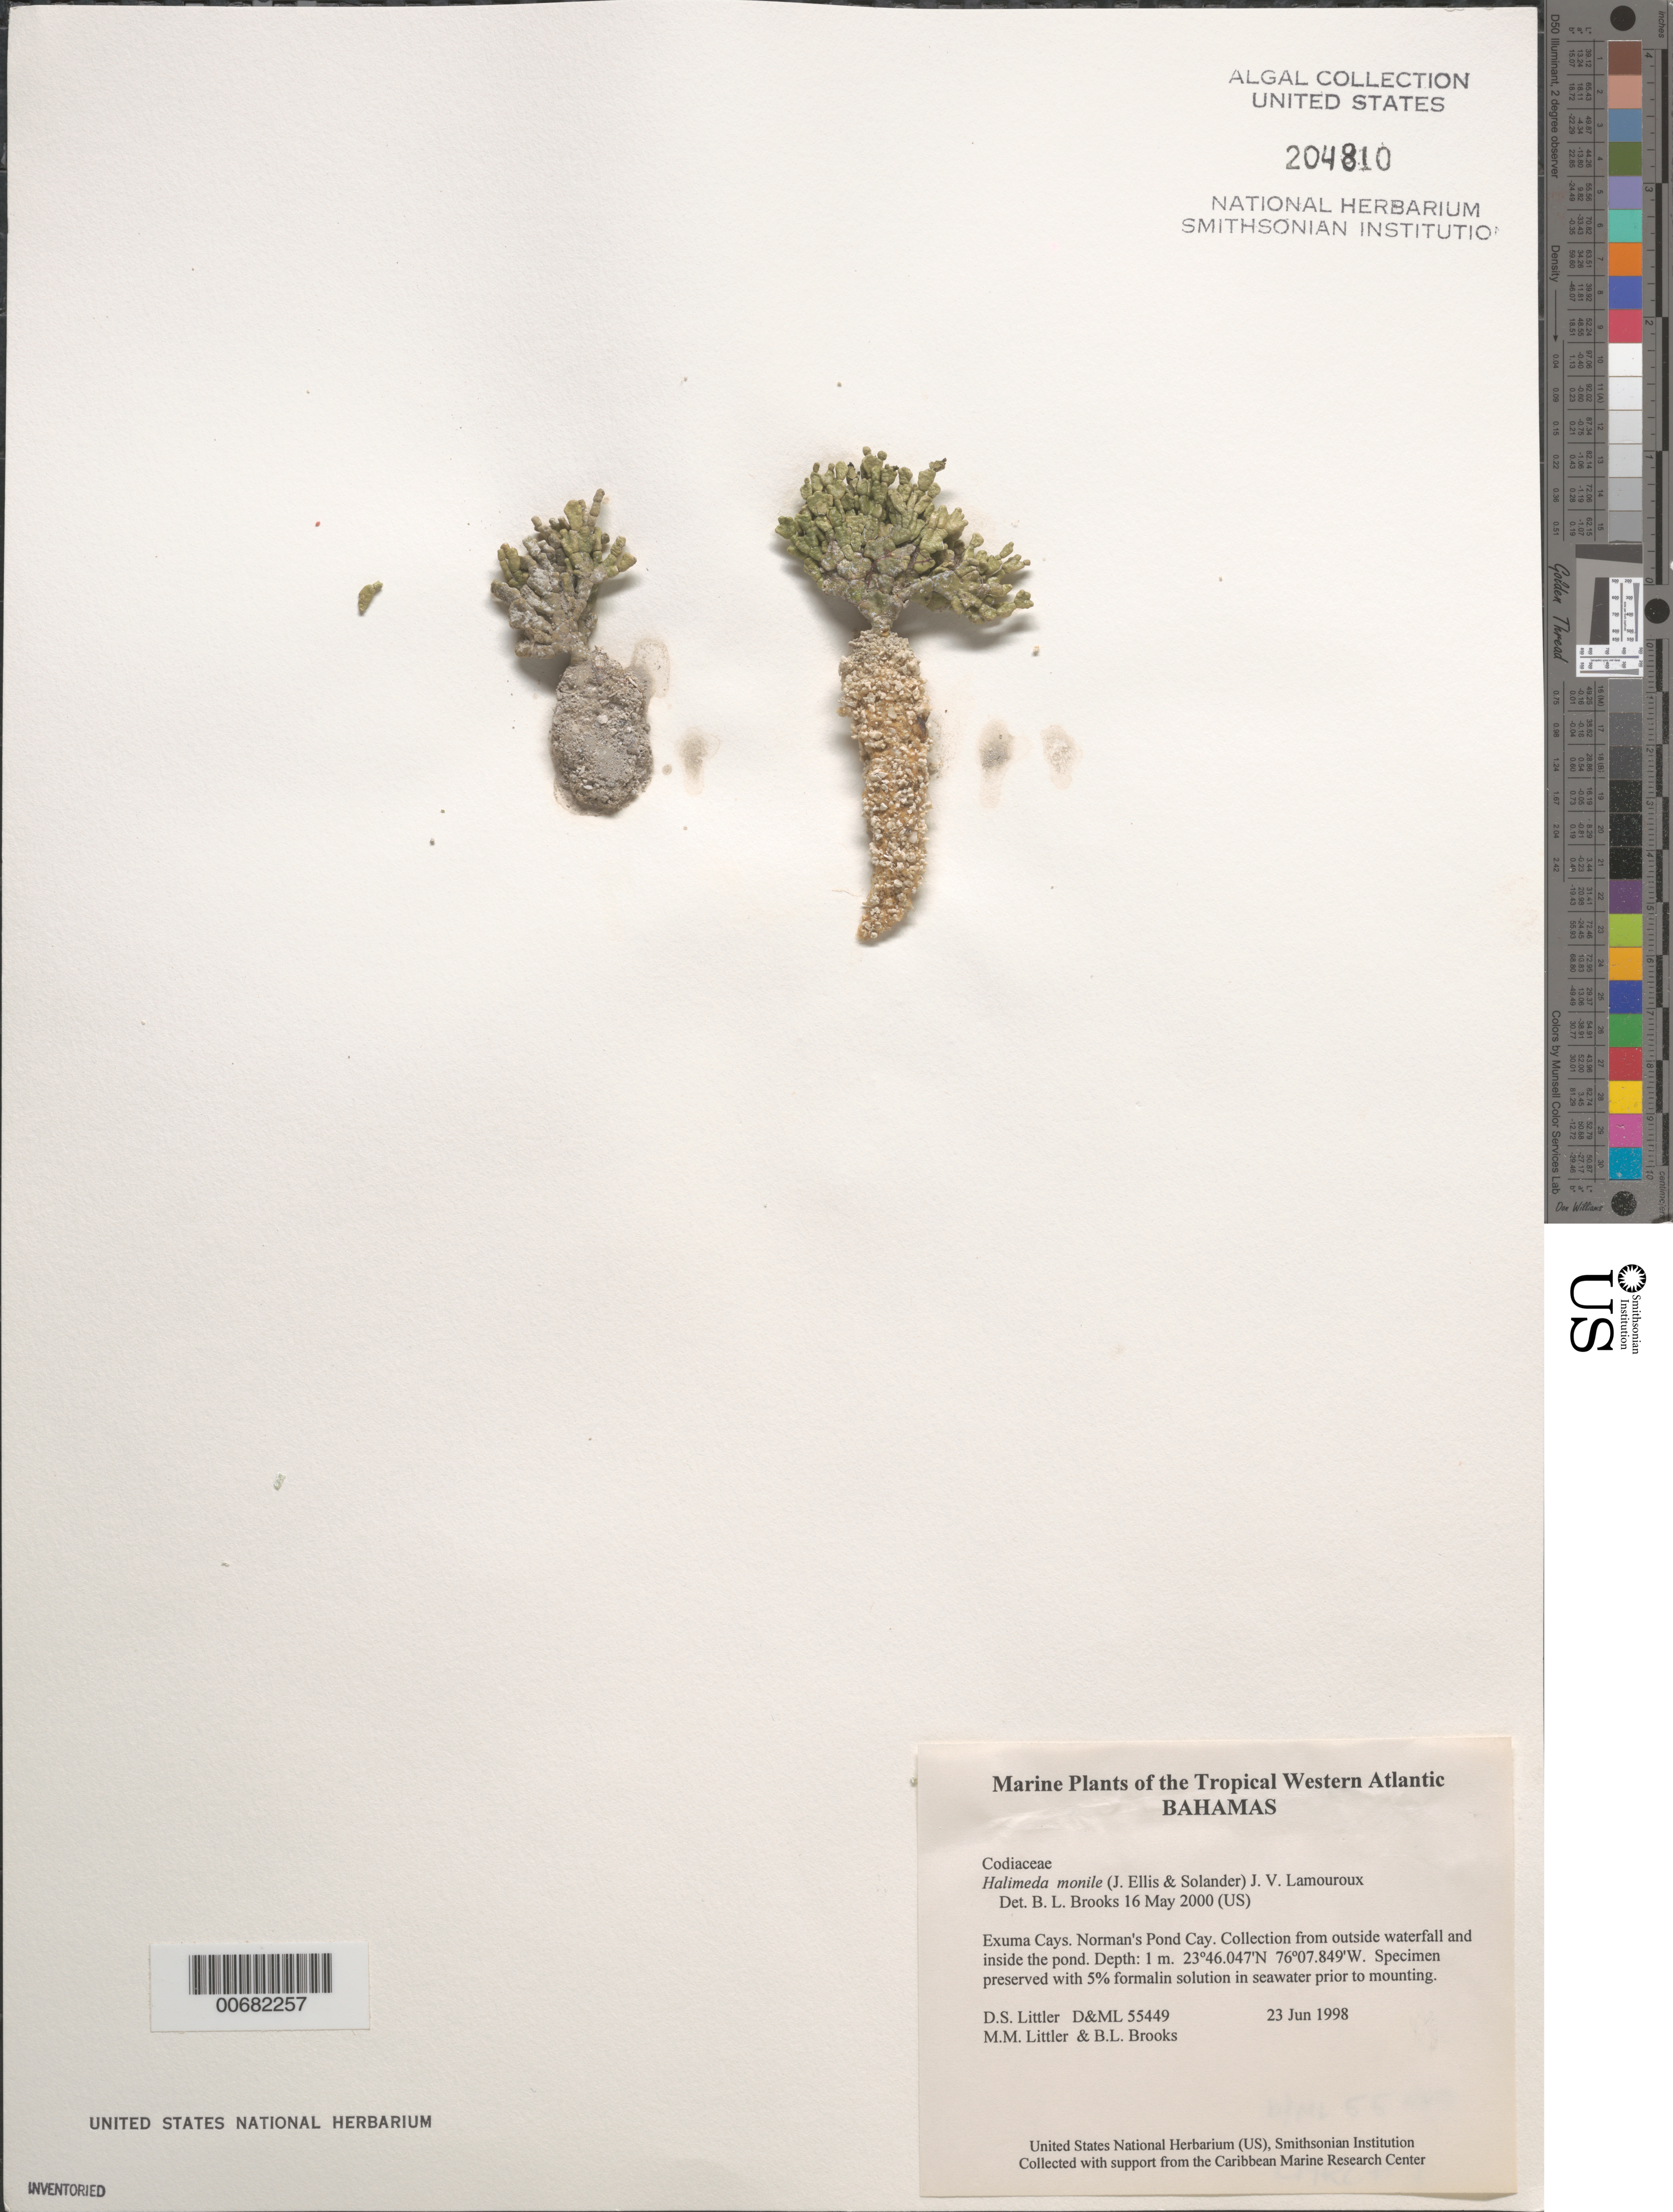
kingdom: Plantae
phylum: Chlorophyta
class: Ulvophyceae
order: Bryopsidales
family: Halimedaceae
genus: Halimeda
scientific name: Halimeda monile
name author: (J. Ellis & Sol.) J.V.Lamouroux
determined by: Brooks, B. L., (BOT), Smithsonian Institution - National Museum of Natural History (UNITED STATES)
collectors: D. S. Littler, M. M. Littler & B. Brooks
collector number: D&ML 55449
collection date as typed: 23 Jun 1998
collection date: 1998-06-23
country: Bahamas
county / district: Exuma District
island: Norman's Pond Cay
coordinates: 23 46.047' N, 76 07.849' W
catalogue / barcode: US 204810